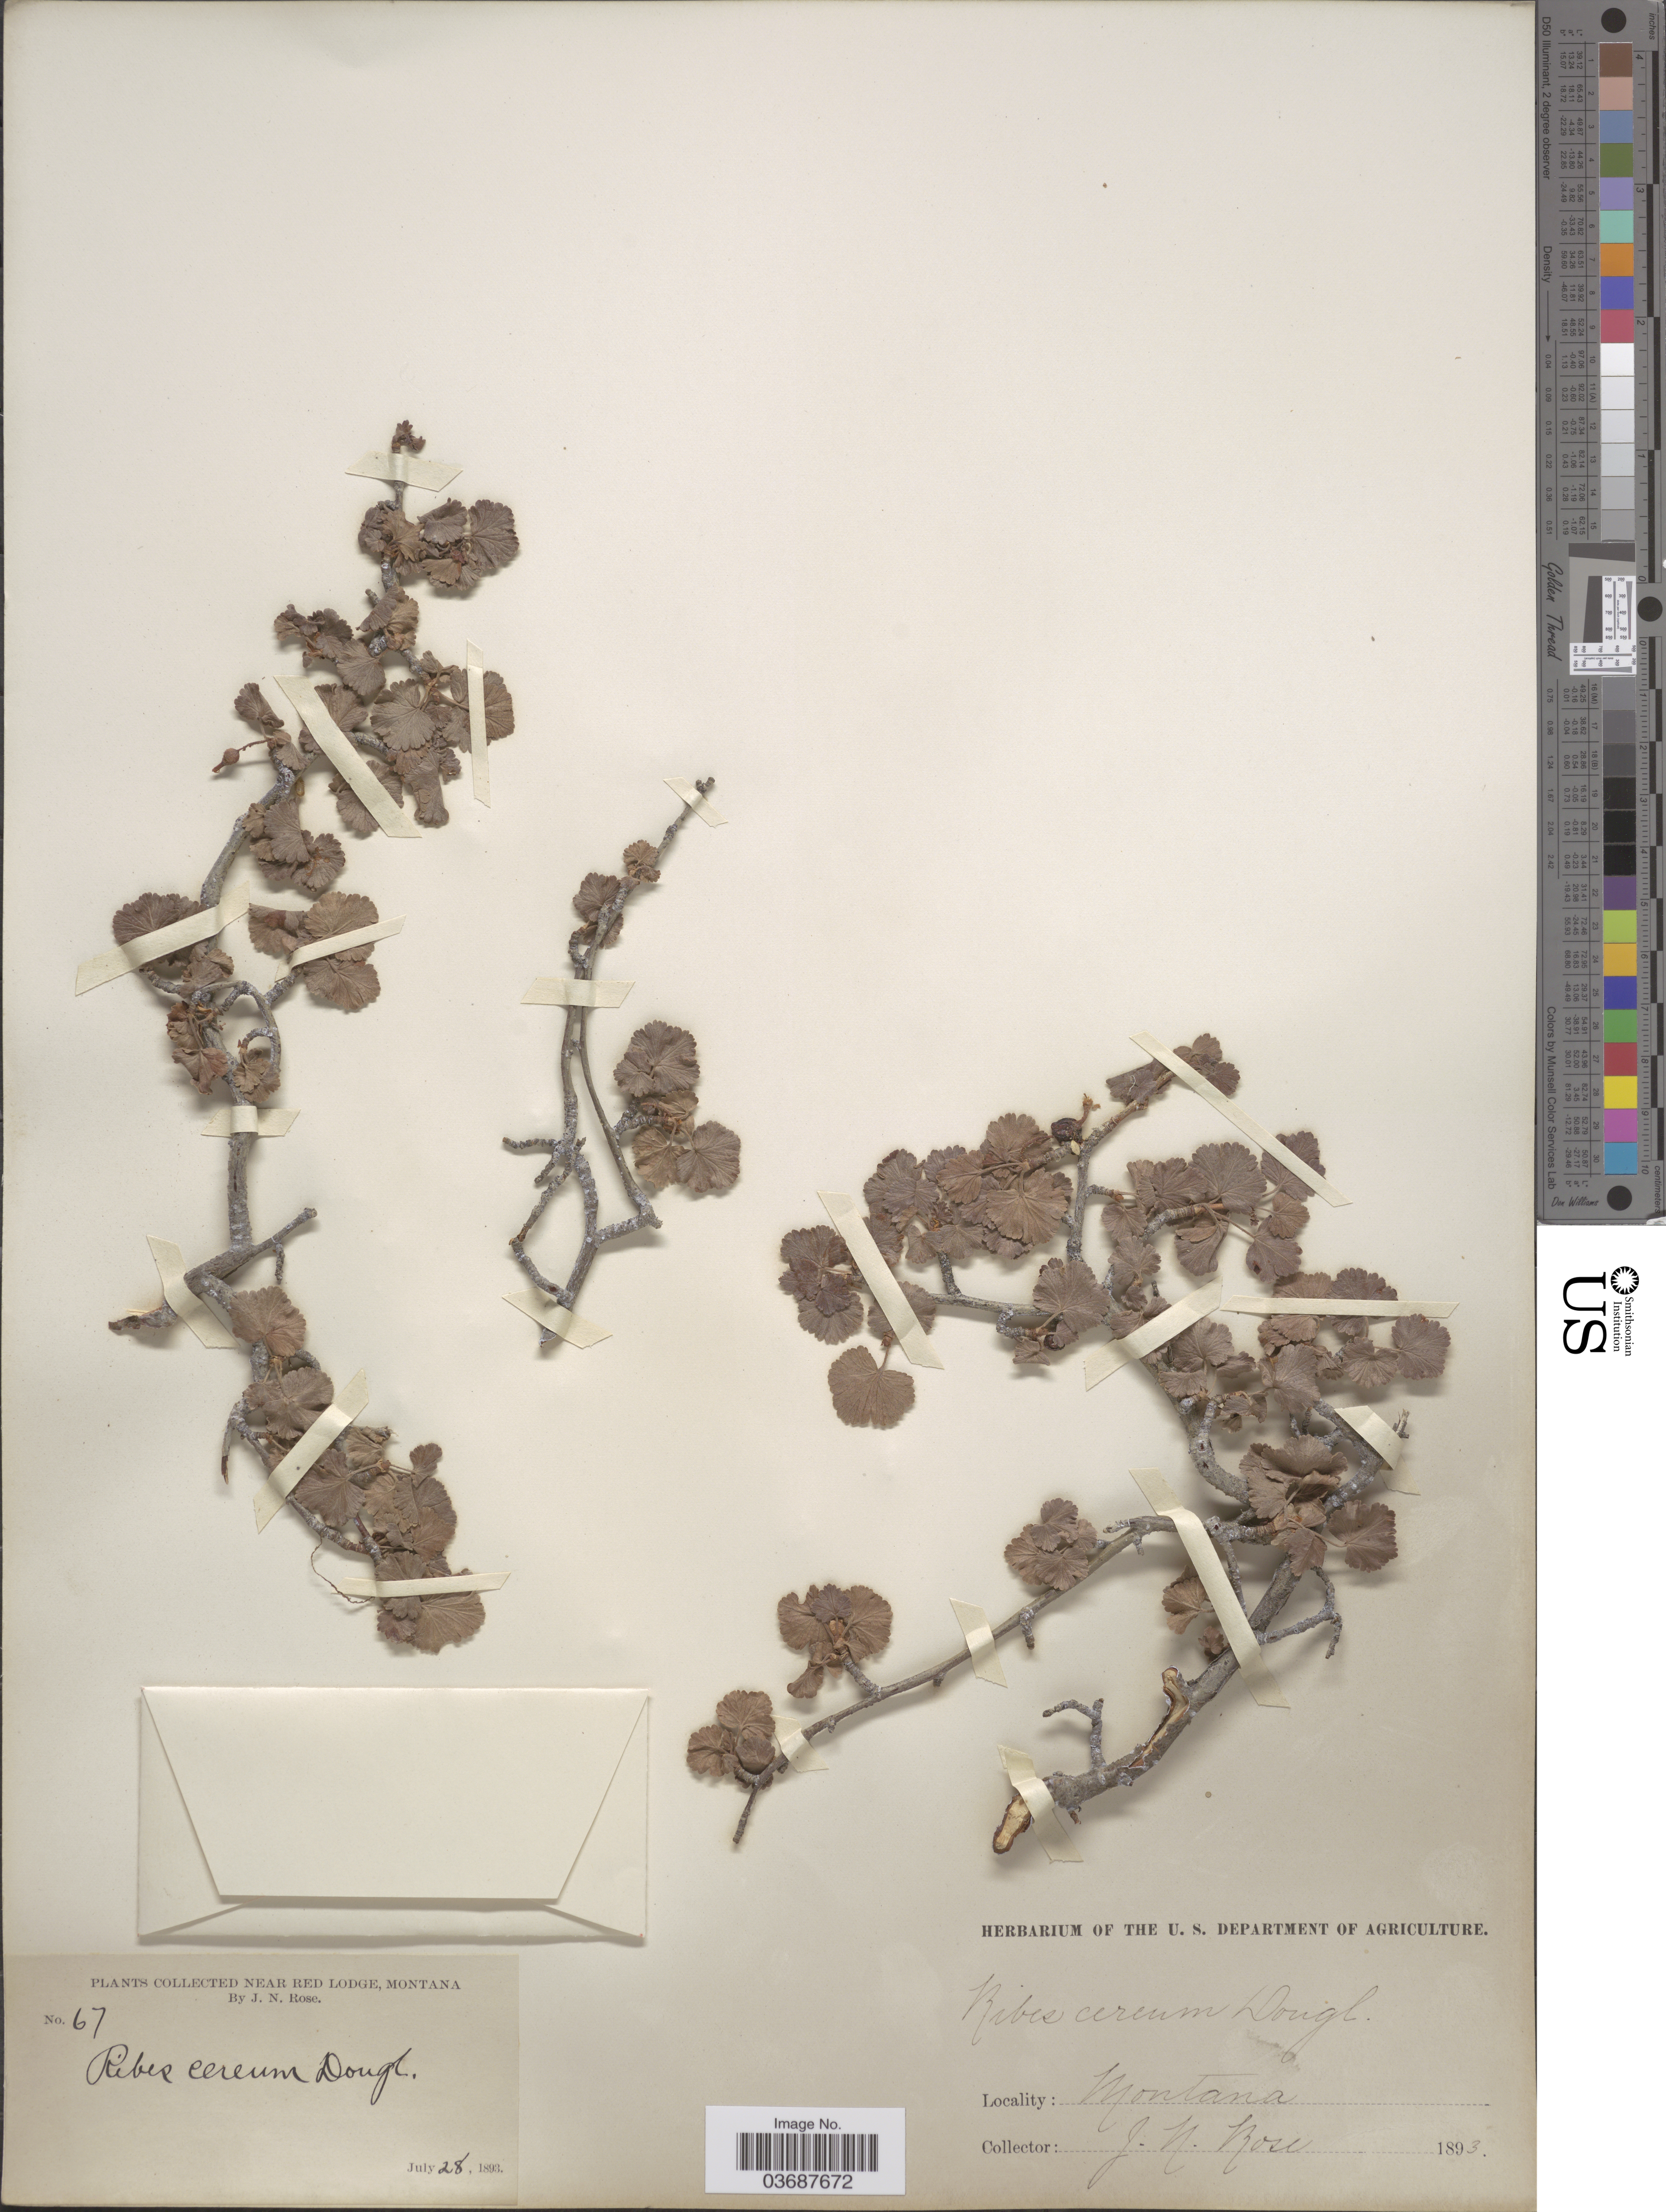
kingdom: Plantae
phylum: Tracheophyta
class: Magnoliopsida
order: Saxifragales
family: Grossulariaceae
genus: Ribes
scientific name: Ribes inebrians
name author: Lindl.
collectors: J. N. Rose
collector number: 67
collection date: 1893-07-28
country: United States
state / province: Montana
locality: Near Red Lodge.